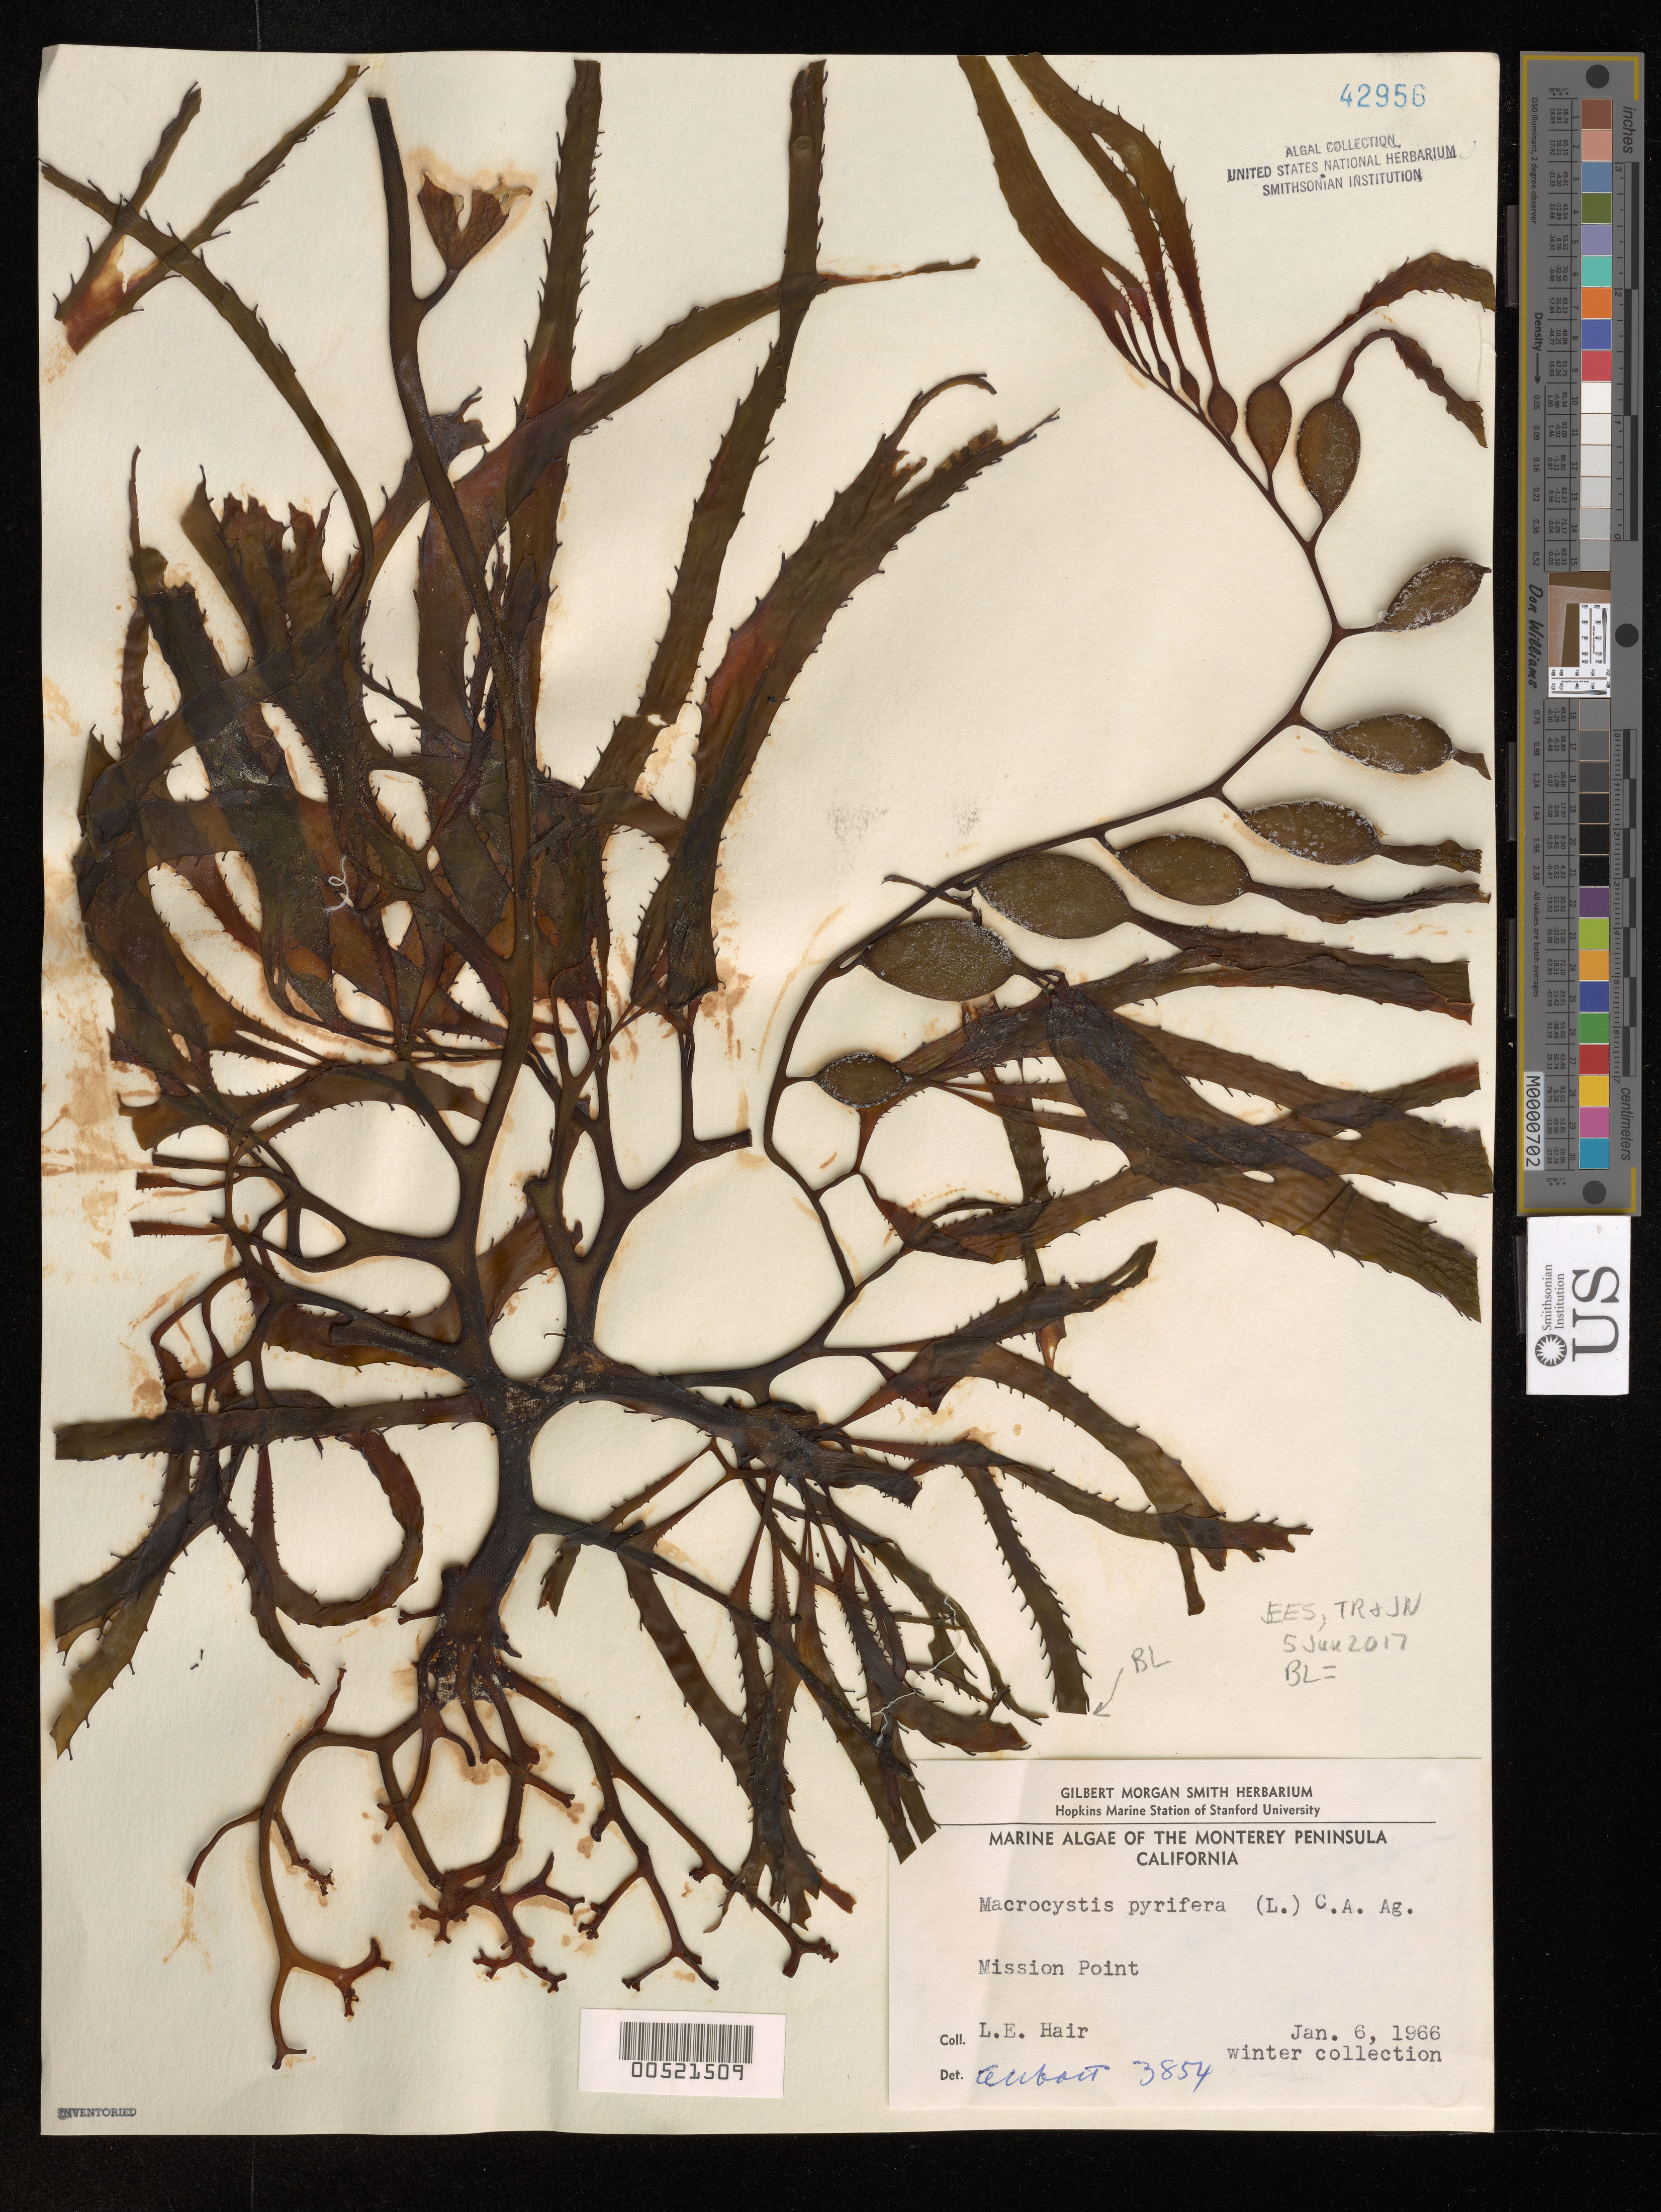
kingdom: Chromista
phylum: Ochrophyta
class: Phaeophyceae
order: Laminariales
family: Laminariaceae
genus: Macrocystis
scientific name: Macrocystis pyrifera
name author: (L.) C. Agardh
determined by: Abbott, Isabella A.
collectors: L. Hair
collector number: IAA 3854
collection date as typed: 06 Jan 1966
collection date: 1966-01-06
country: United States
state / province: California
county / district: Monterey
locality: Mission Point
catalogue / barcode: US 42956